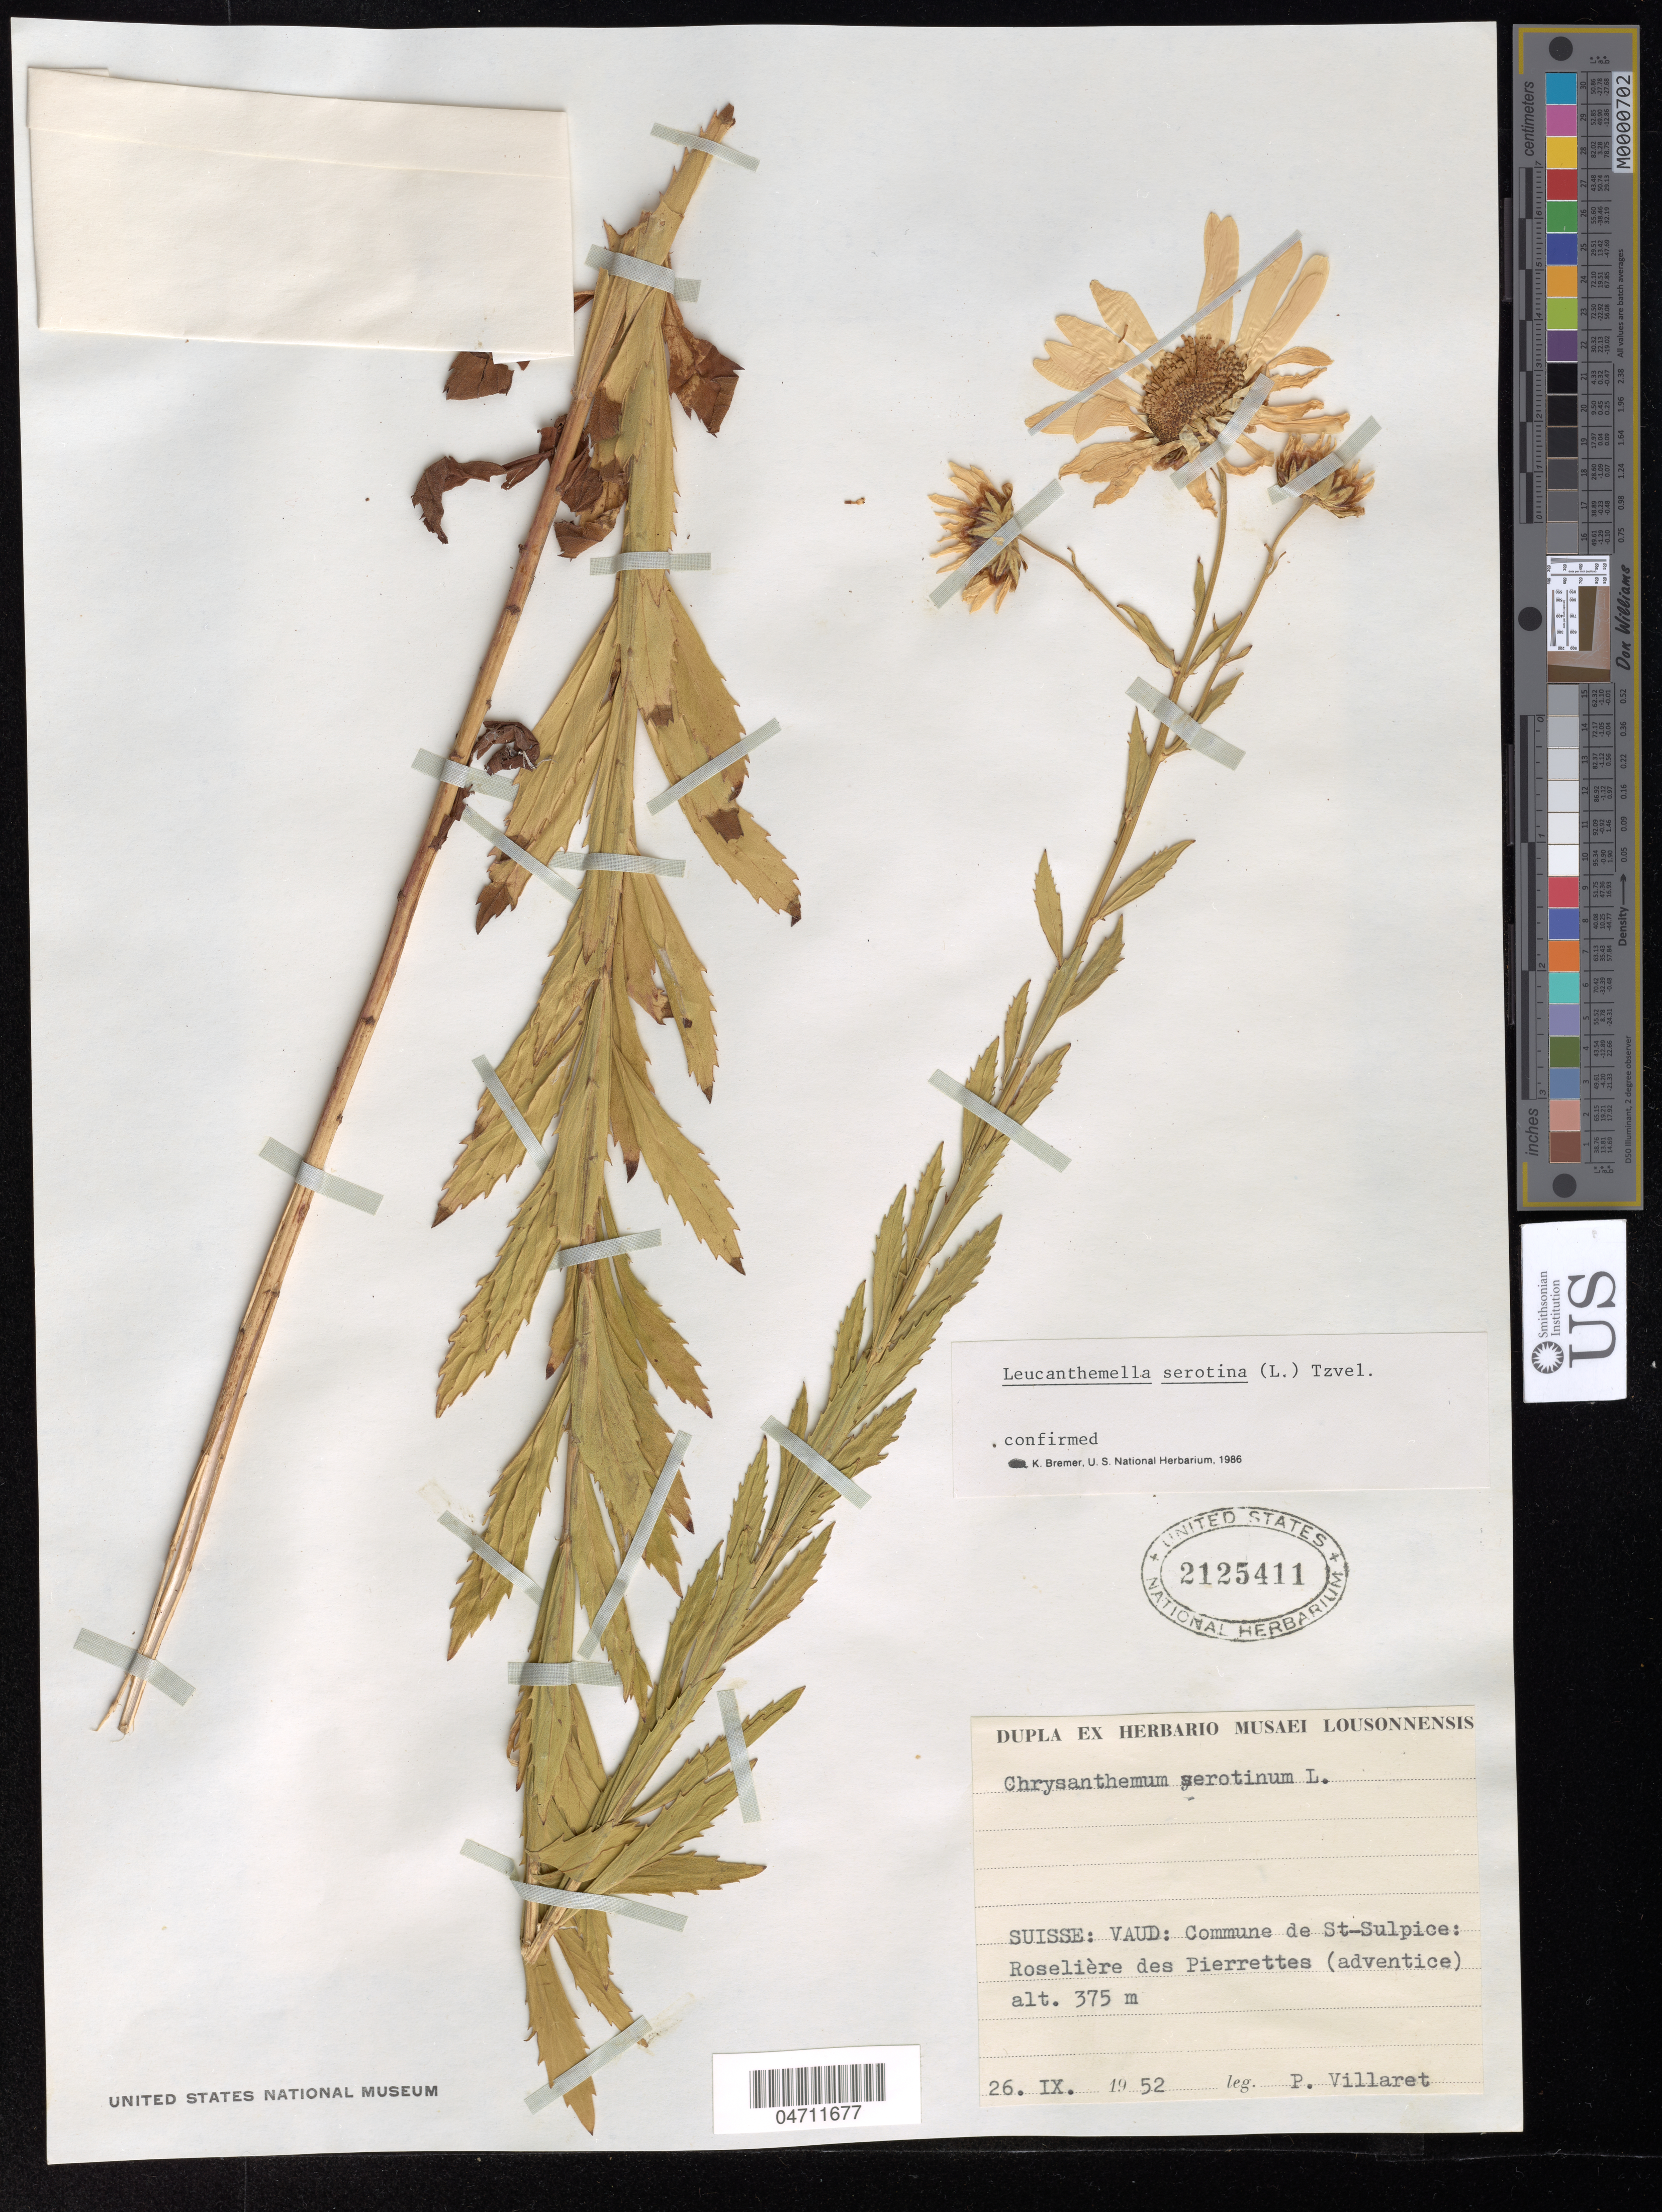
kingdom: Plantae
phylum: Tracheophyta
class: Magnoliopsida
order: Asterales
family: Asteraceae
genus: Leucanthemella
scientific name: Leucanthemella serotina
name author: (L.) Tzvelev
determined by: Bremer, K.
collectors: P. Villaret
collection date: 1952-09-26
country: Switzerland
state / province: Vaud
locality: Commune de St. Sulpice: Rosliere des Pierrettes (adventice).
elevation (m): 375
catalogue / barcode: US 2125411